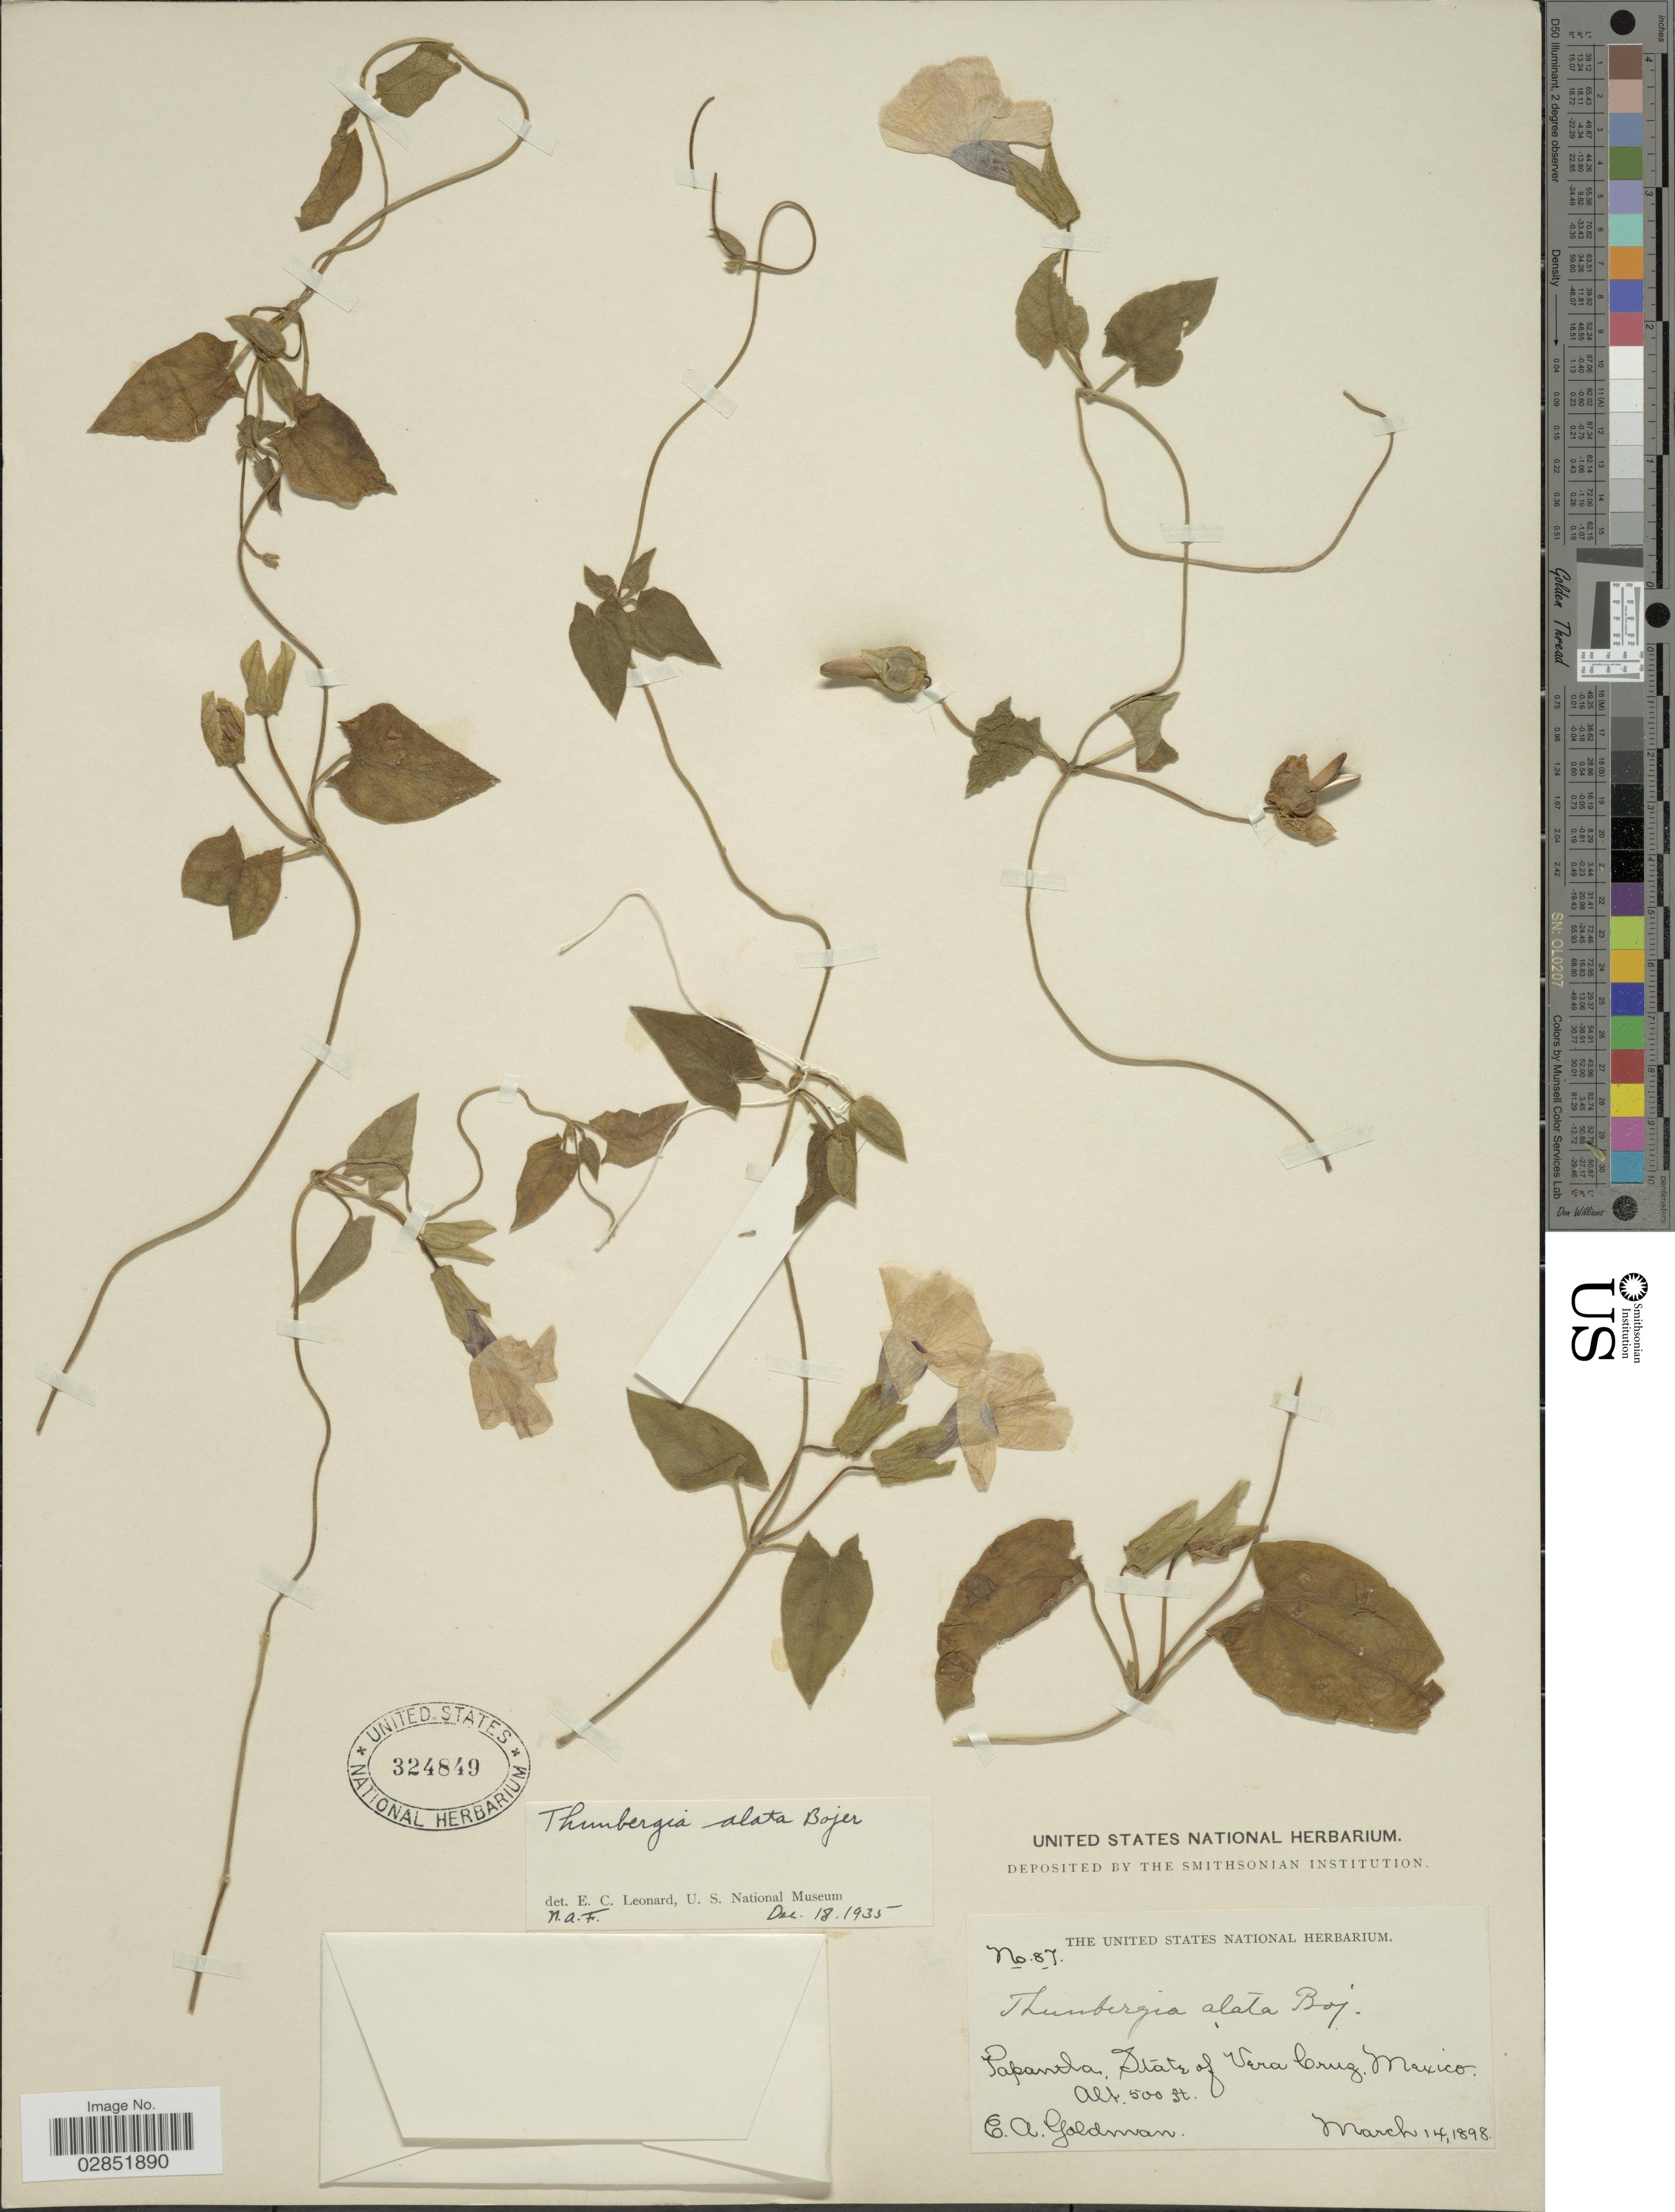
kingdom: Plantae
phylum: Tracheophyta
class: Magnoliopsida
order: Lamiales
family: Acanthaceae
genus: Thunbergia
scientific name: Thunbergia alata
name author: Bojer ex Sims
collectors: E. A. Goldman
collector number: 87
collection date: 1898-03-14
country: Mexico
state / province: Veracruz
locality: Papantla, State of Vera Cruz.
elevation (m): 152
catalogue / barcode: US 324849